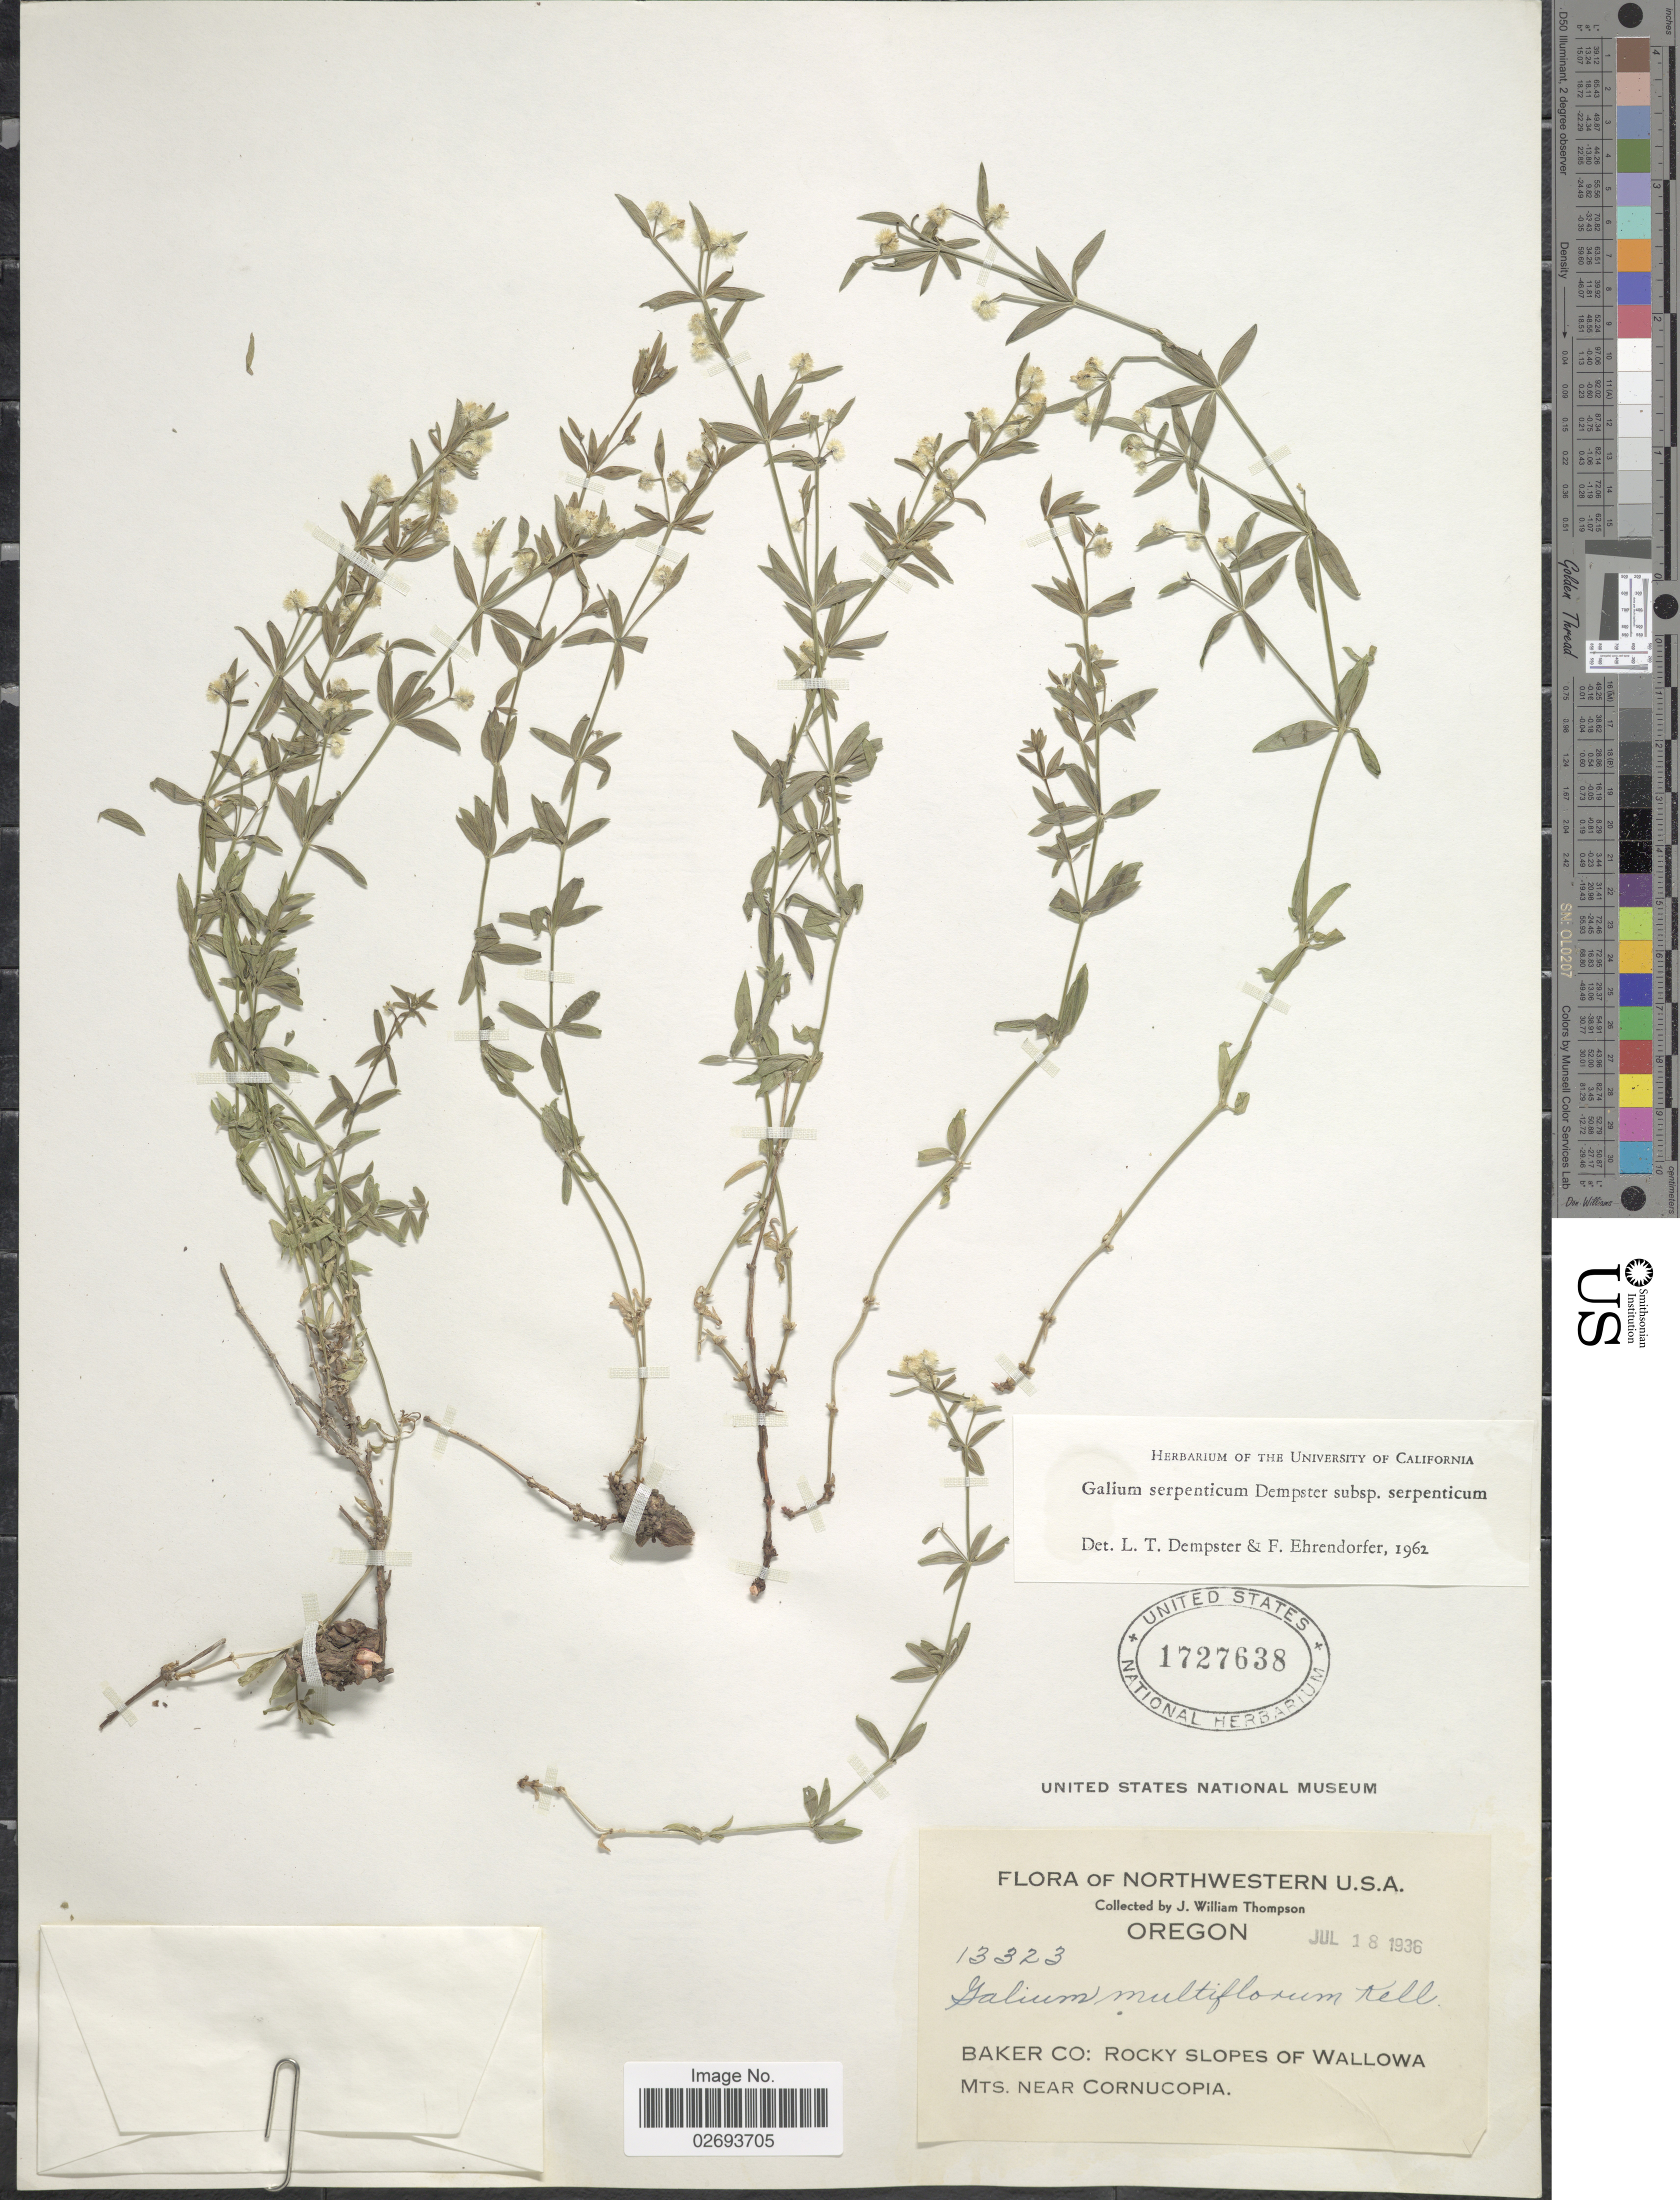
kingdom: Plantae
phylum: Tracheophyta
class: Magnoliopsida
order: Gentianales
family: Rubiaceae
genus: Galium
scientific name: Galium serpenticum subsp. serpenticum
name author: Dempster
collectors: J. W. Thompson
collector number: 13323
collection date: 1936-07-18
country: United States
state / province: Oregon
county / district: Baker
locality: Rocky slopes of Wallowa, Mts. near Cornucopia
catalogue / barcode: US 1727638